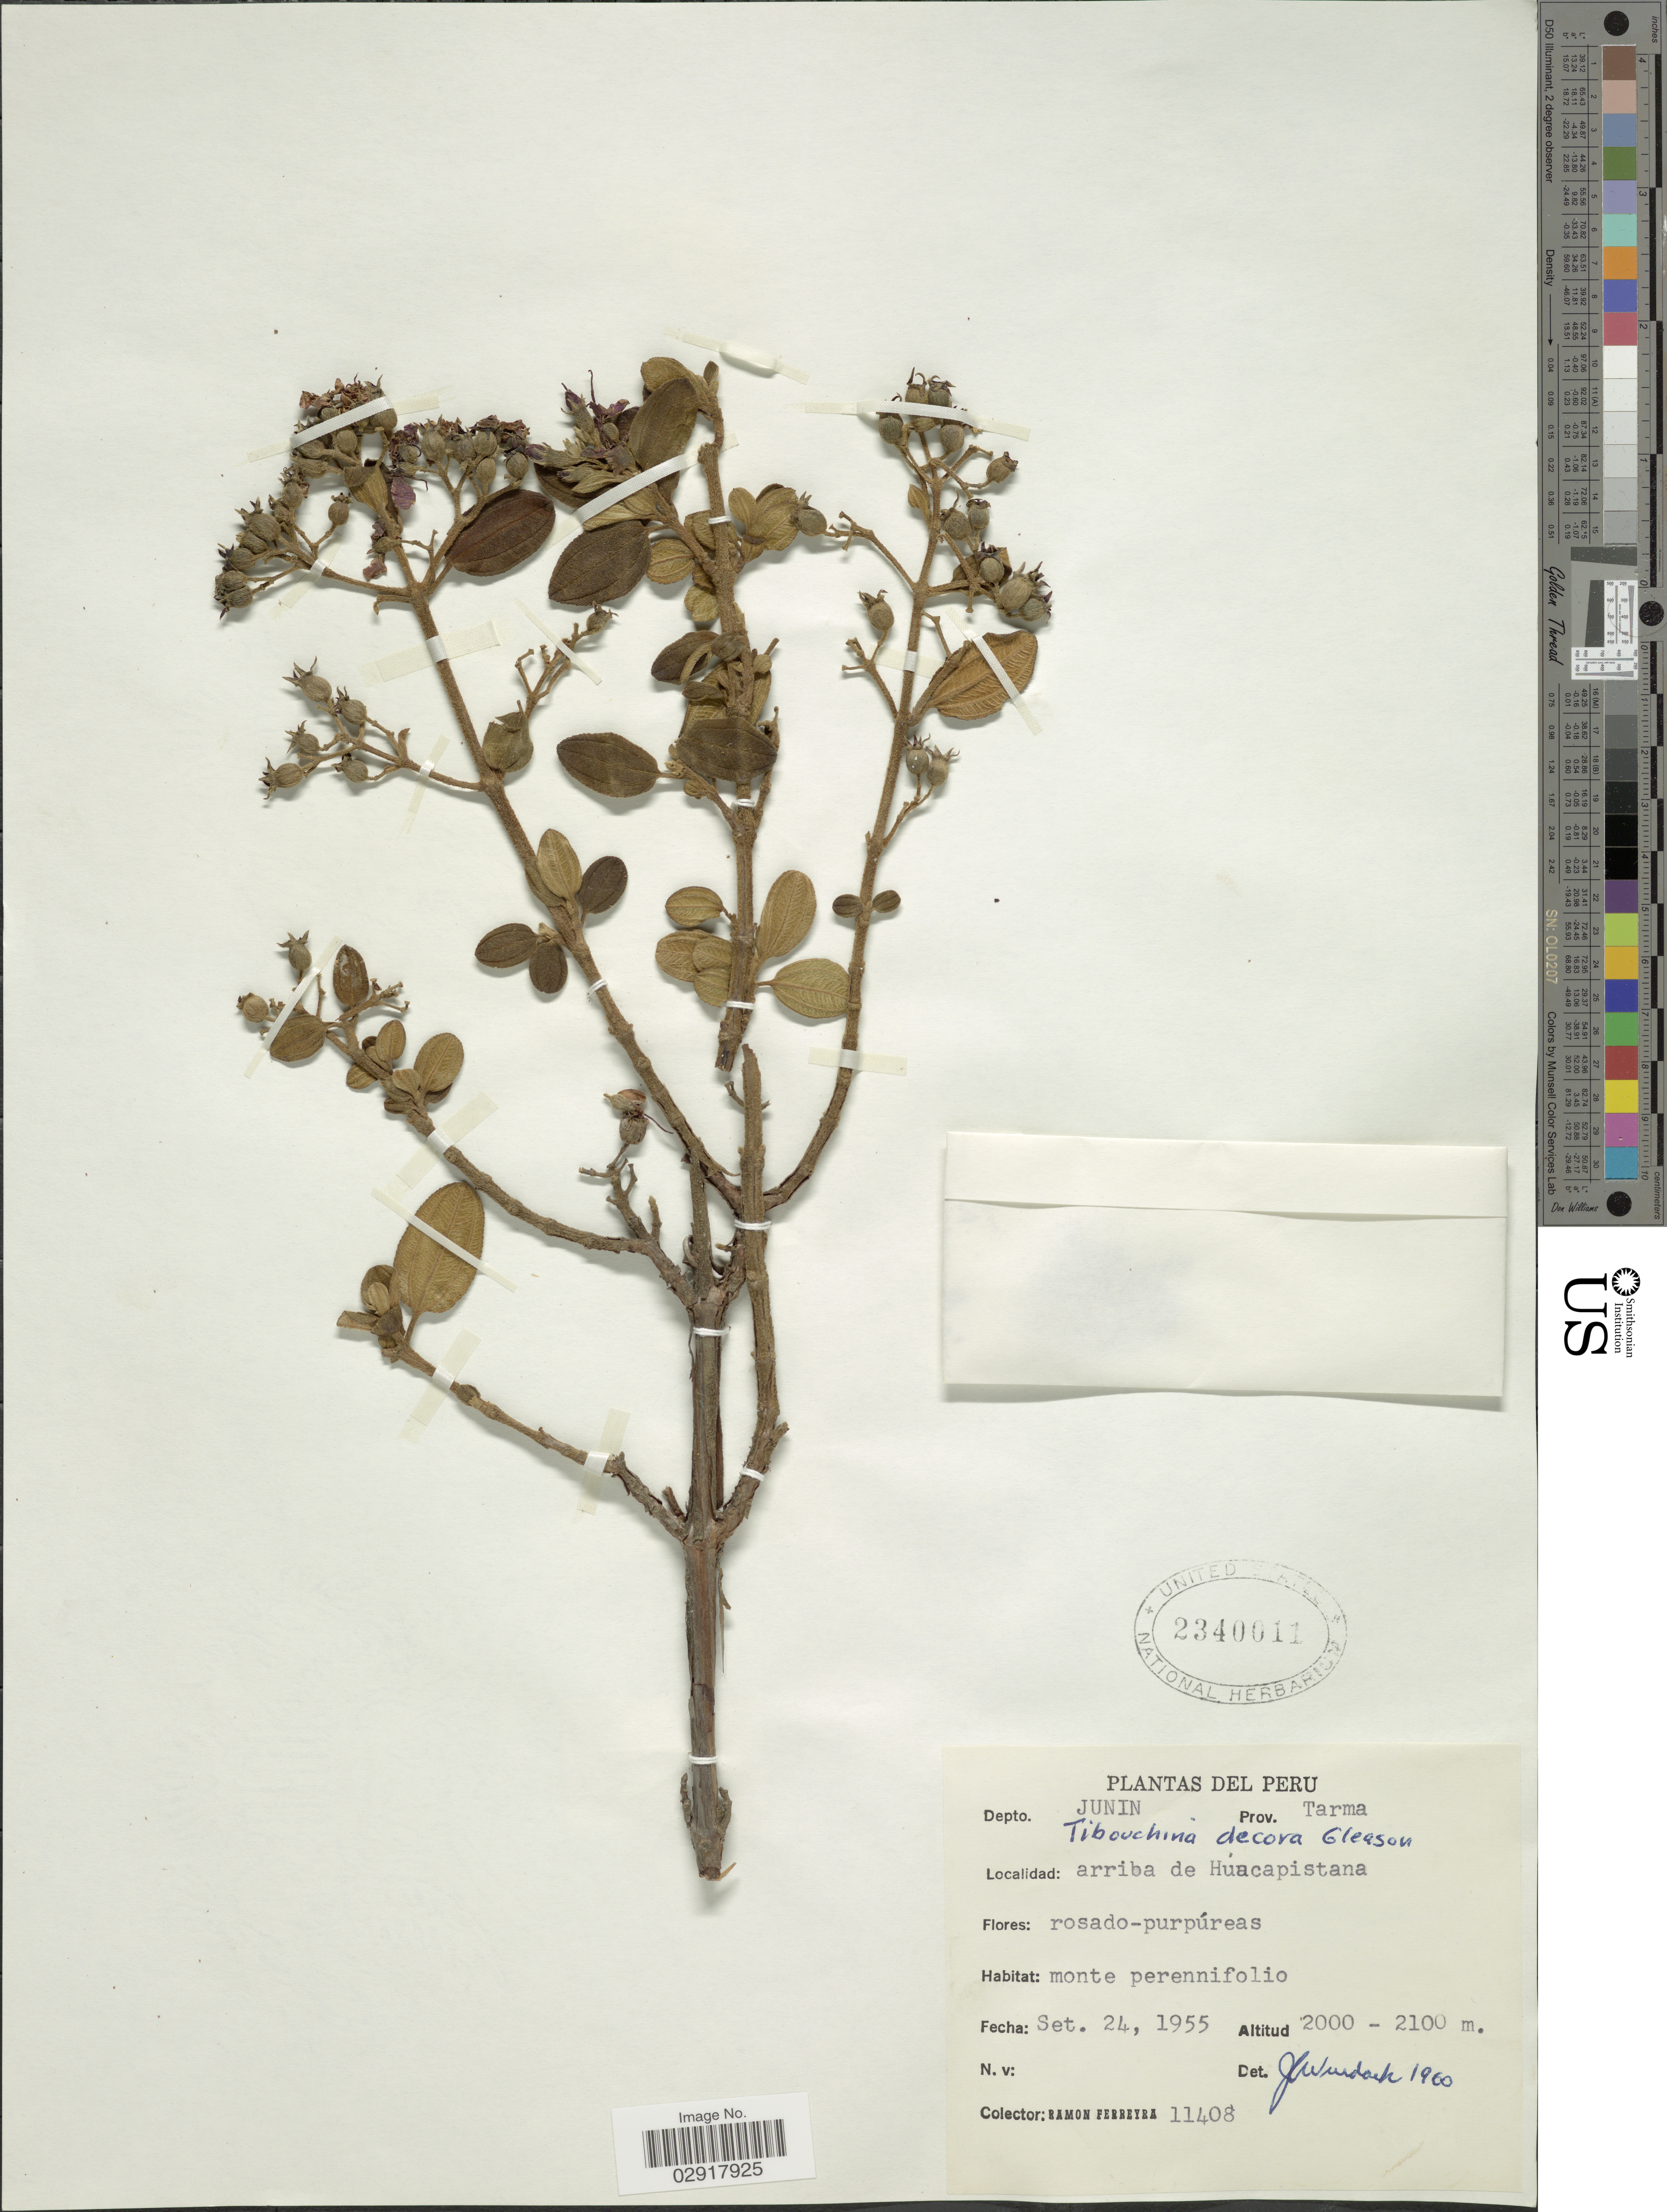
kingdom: Plantae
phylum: Tracheophyta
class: Magnoliopsida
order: Myrtales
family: Melastomataceae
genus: Chaetogastra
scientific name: Chaetogastra decora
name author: (Gleason) P.J.F. Guim. & Michelang.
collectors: R. A. Ferreyra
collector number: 11408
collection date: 1955-09-24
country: Peru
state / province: Junín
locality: Depto. Junin Prov. Tarma, arriba de Húacapistana.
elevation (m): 2000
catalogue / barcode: US 2340011